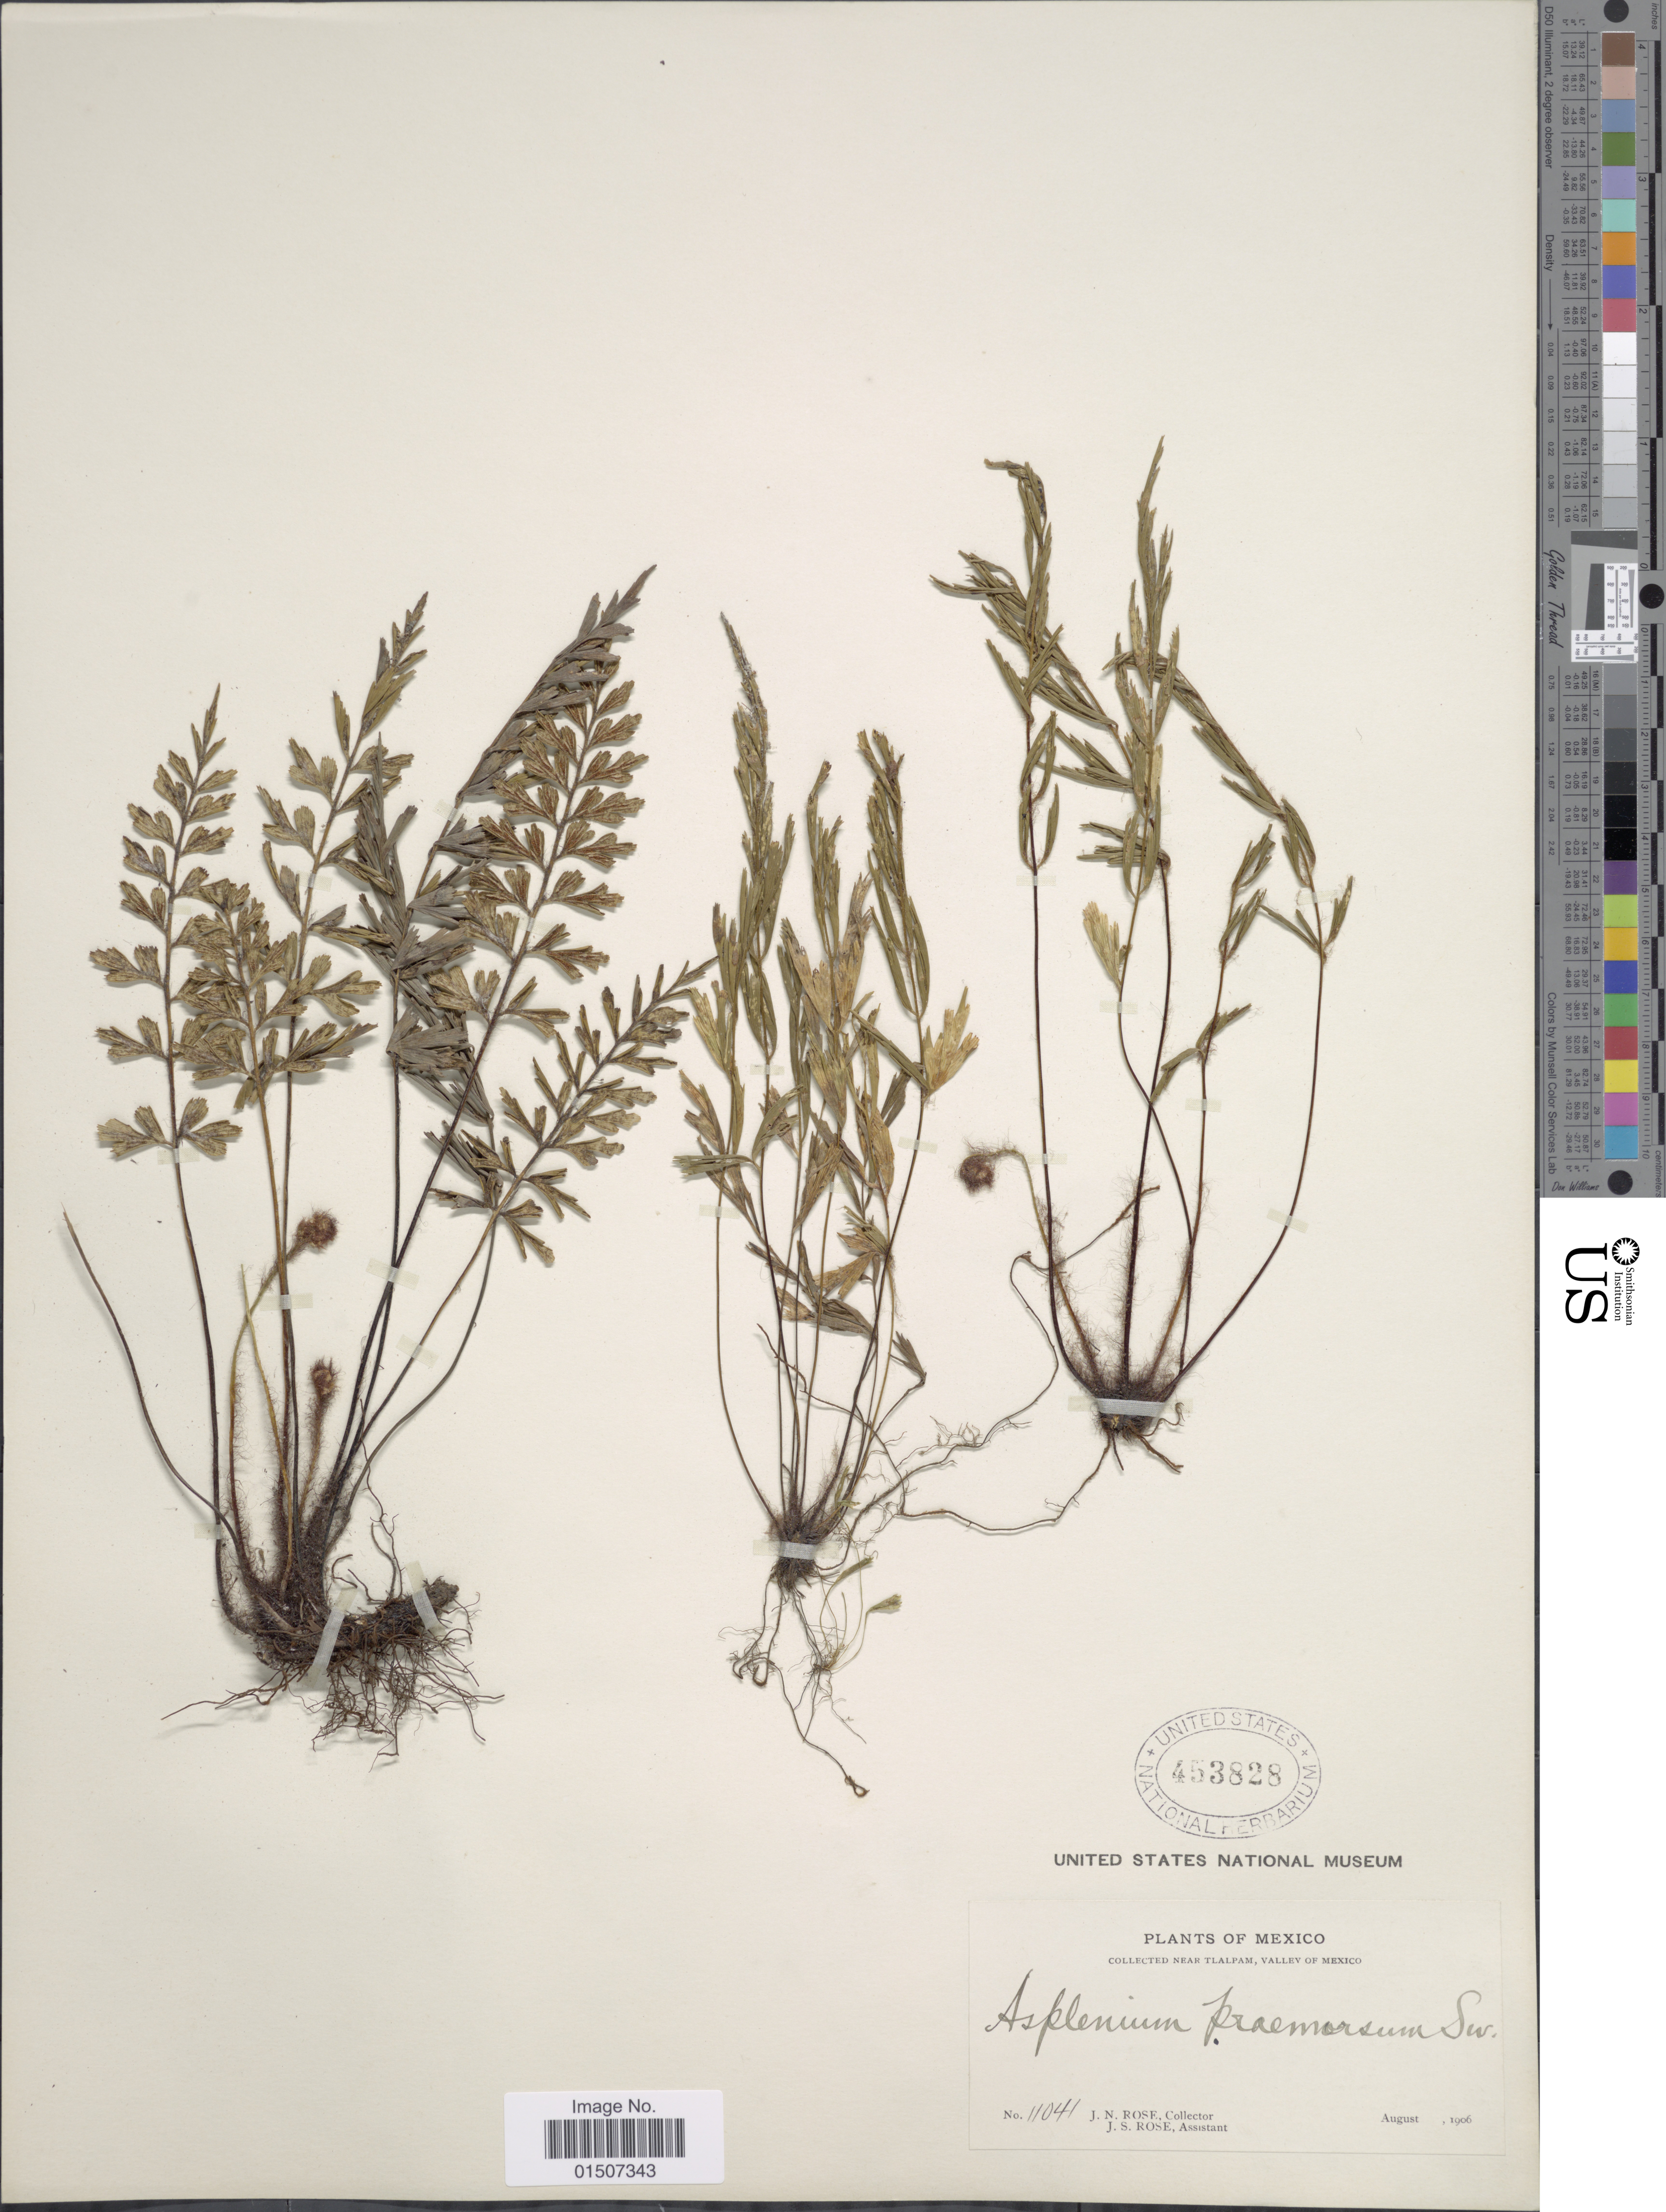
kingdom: Plantae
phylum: Tracheophyta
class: Polypodiopsida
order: Polypodiales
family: Aspleniaceae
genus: Asplenium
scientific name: Asplenium praemorsum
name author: Sw.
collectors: J. N. Rose & J. S. Rose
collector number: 11041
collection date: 1906-08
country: Mexico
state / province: México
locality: Near Tlalpam, Valley of Mexico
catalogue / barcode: US 453828